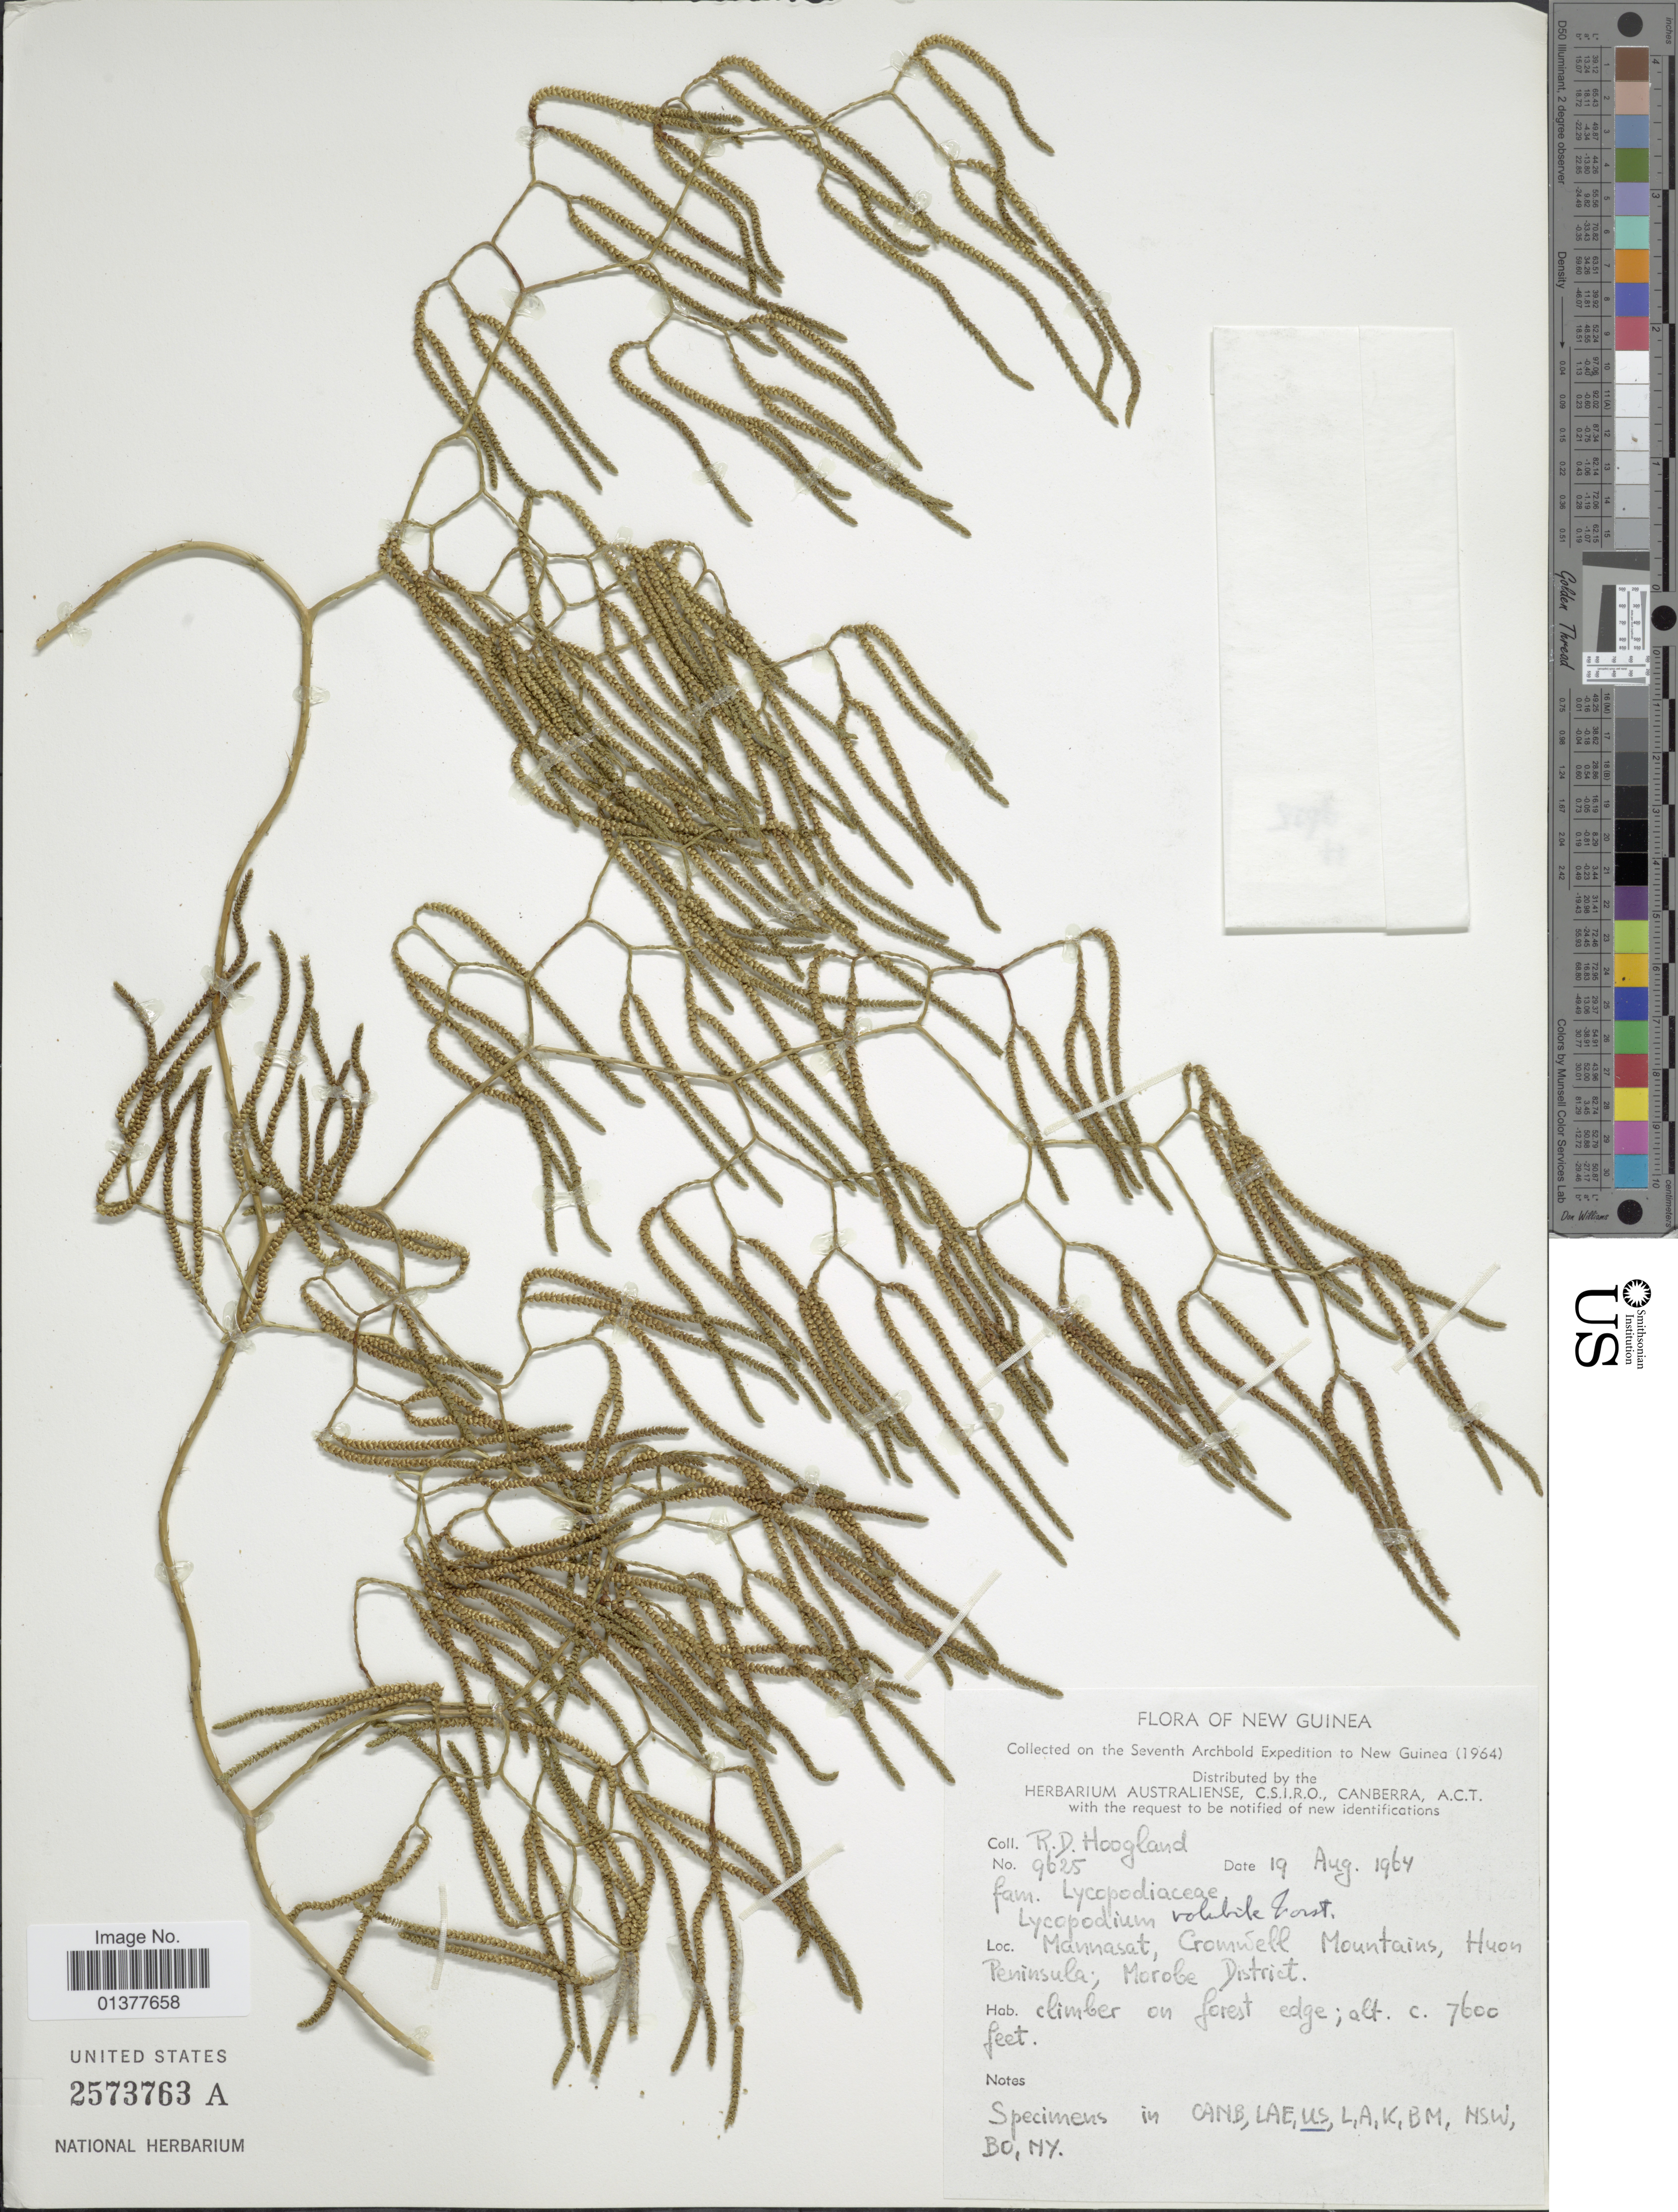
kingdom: Plantae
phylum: Tracheophyta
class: Lycopodiopsida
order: Lycopodiales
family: Lycopodiaceae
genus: Pseudodiphasium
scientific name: Pseudodiphasium volubile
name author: (G. Forst.) Holub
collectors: R. D. Hoogland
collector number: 9625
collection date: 1964-08-19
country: Papua New Guinea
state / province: Morobe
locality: Mannasat, Cromwell Mountains, Huon Peninsula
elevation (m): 2316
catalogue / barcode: US 2573763A